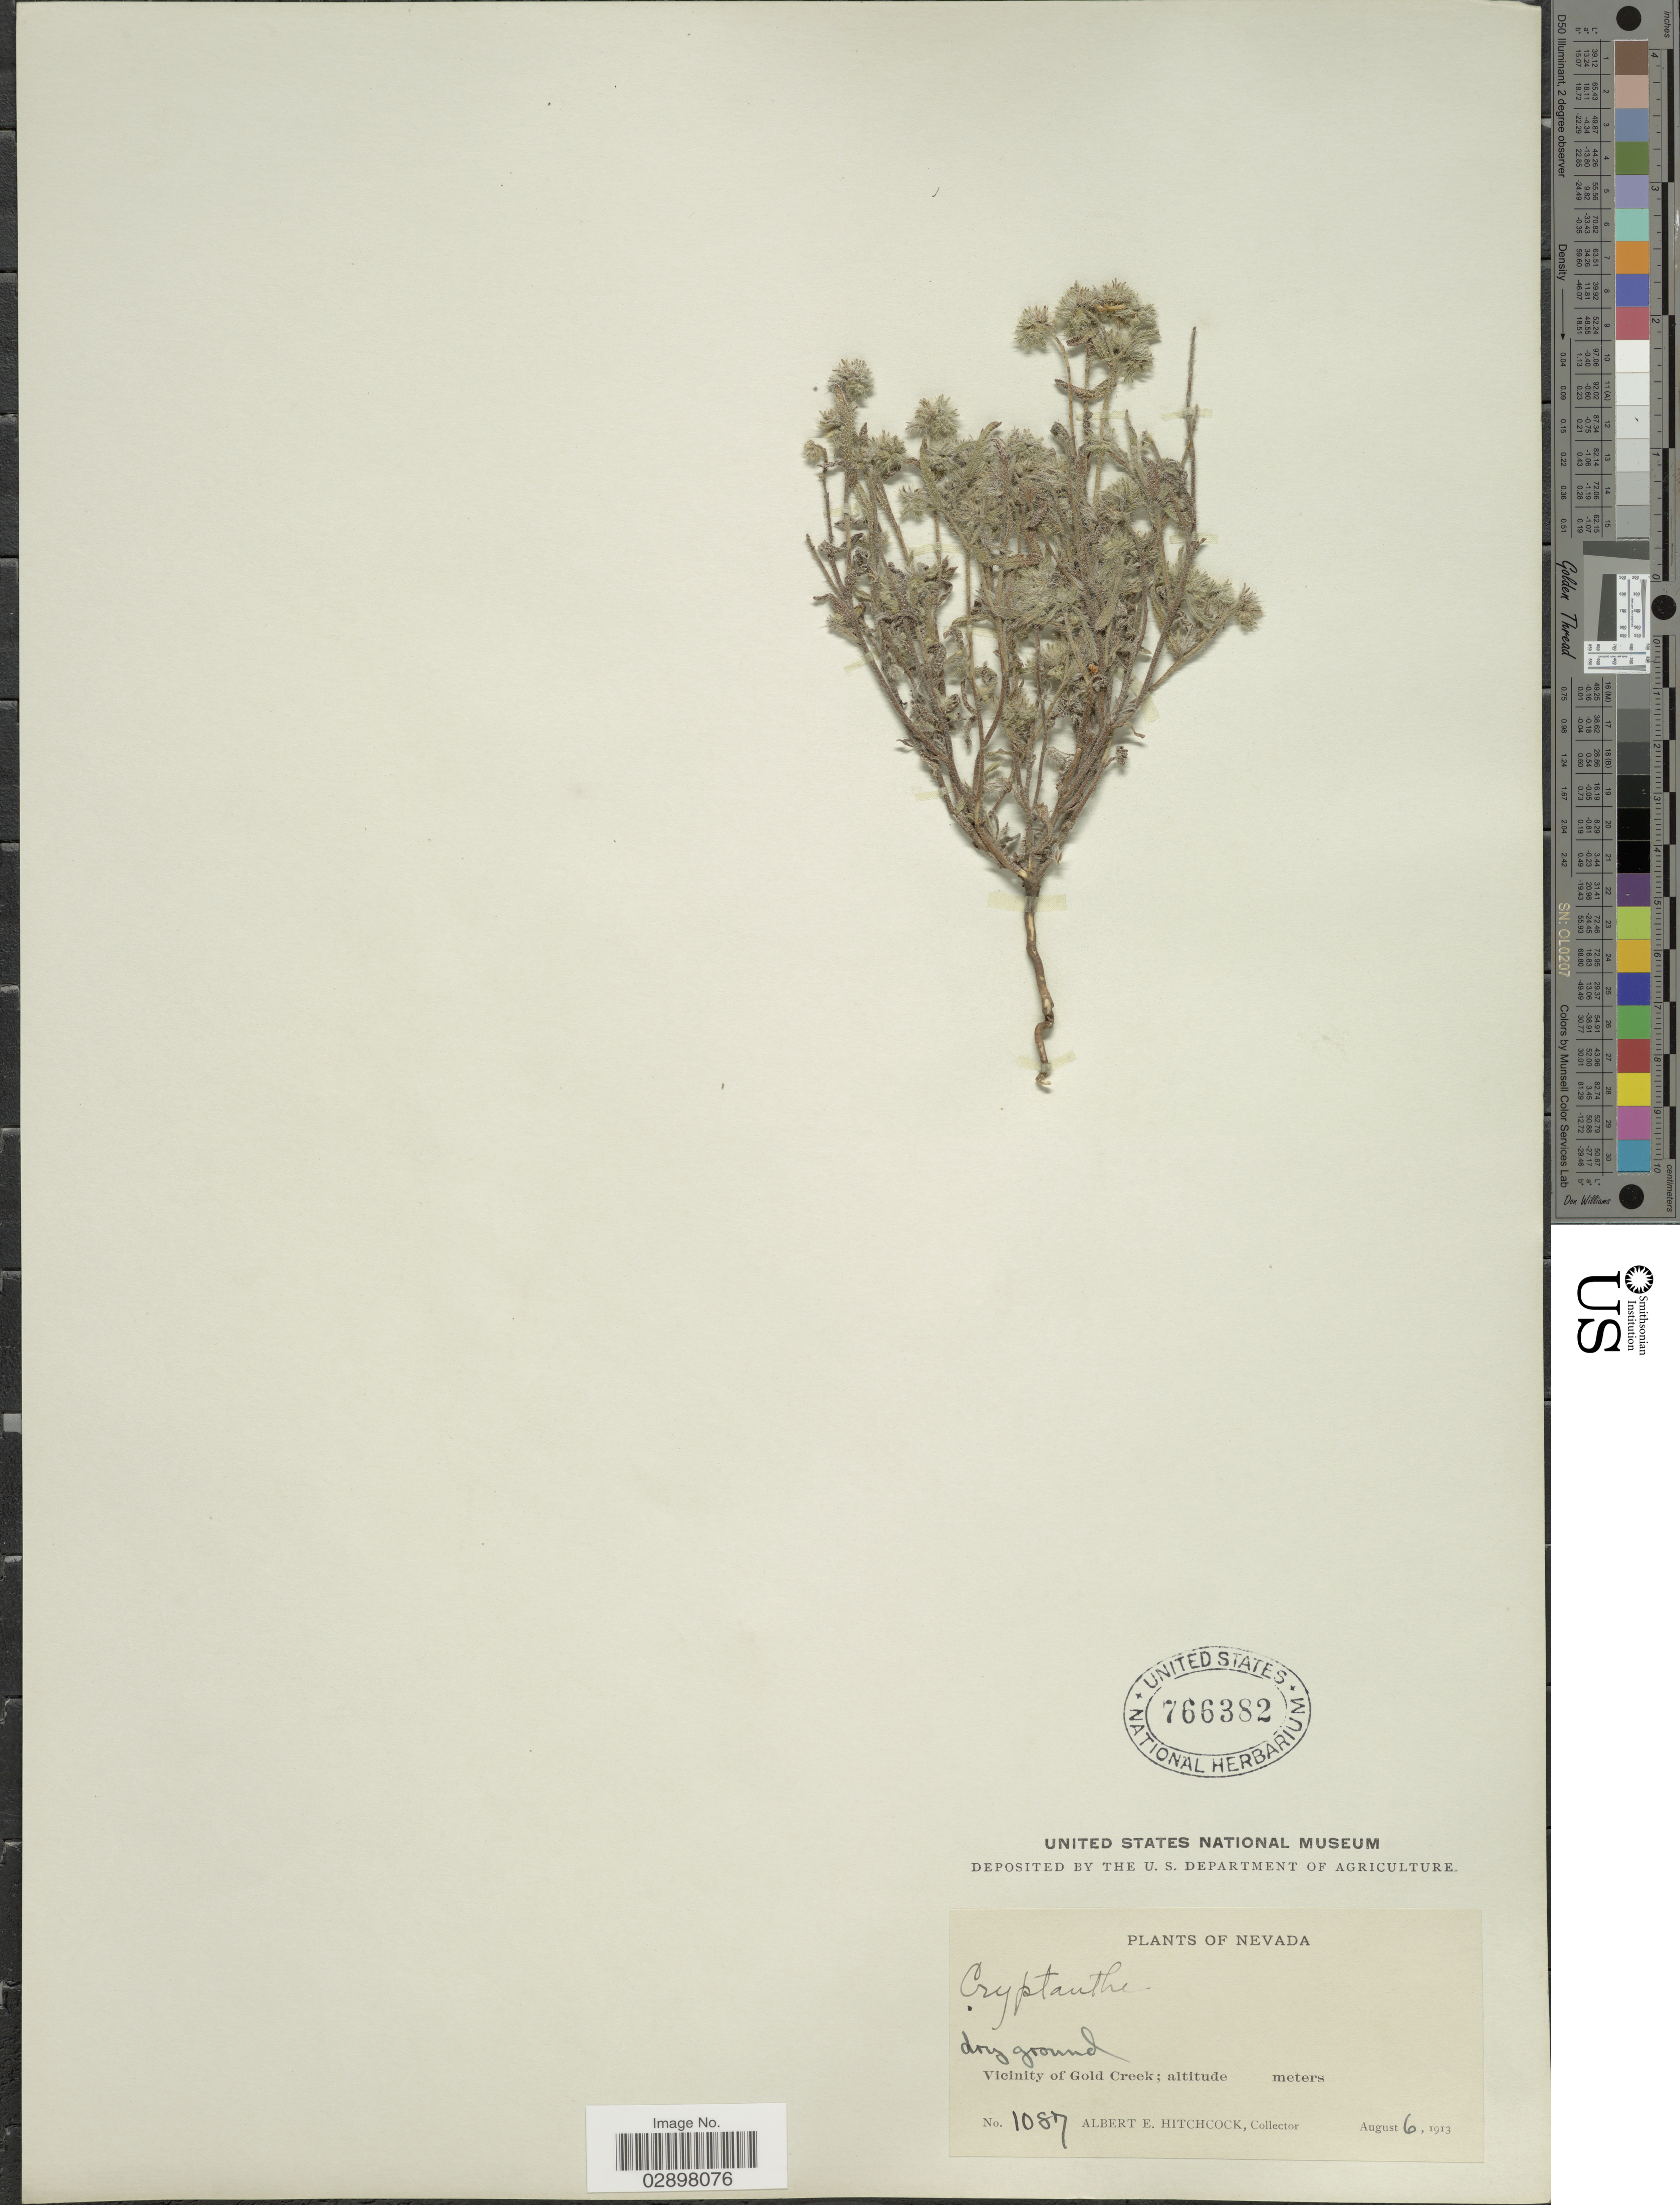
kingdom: Plantae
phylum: Tracheophyta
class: Magnoliopsida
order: Boraginales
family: Boraginaceae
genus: Cryptantha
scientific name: Cryptantha racemosa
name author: (S. Watson) Greene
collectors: A. Hitchcock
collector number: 1087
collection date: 1913-08-06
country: United States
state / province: Nevada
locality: Vicinity of Gold Creek.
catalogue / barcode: US 766382